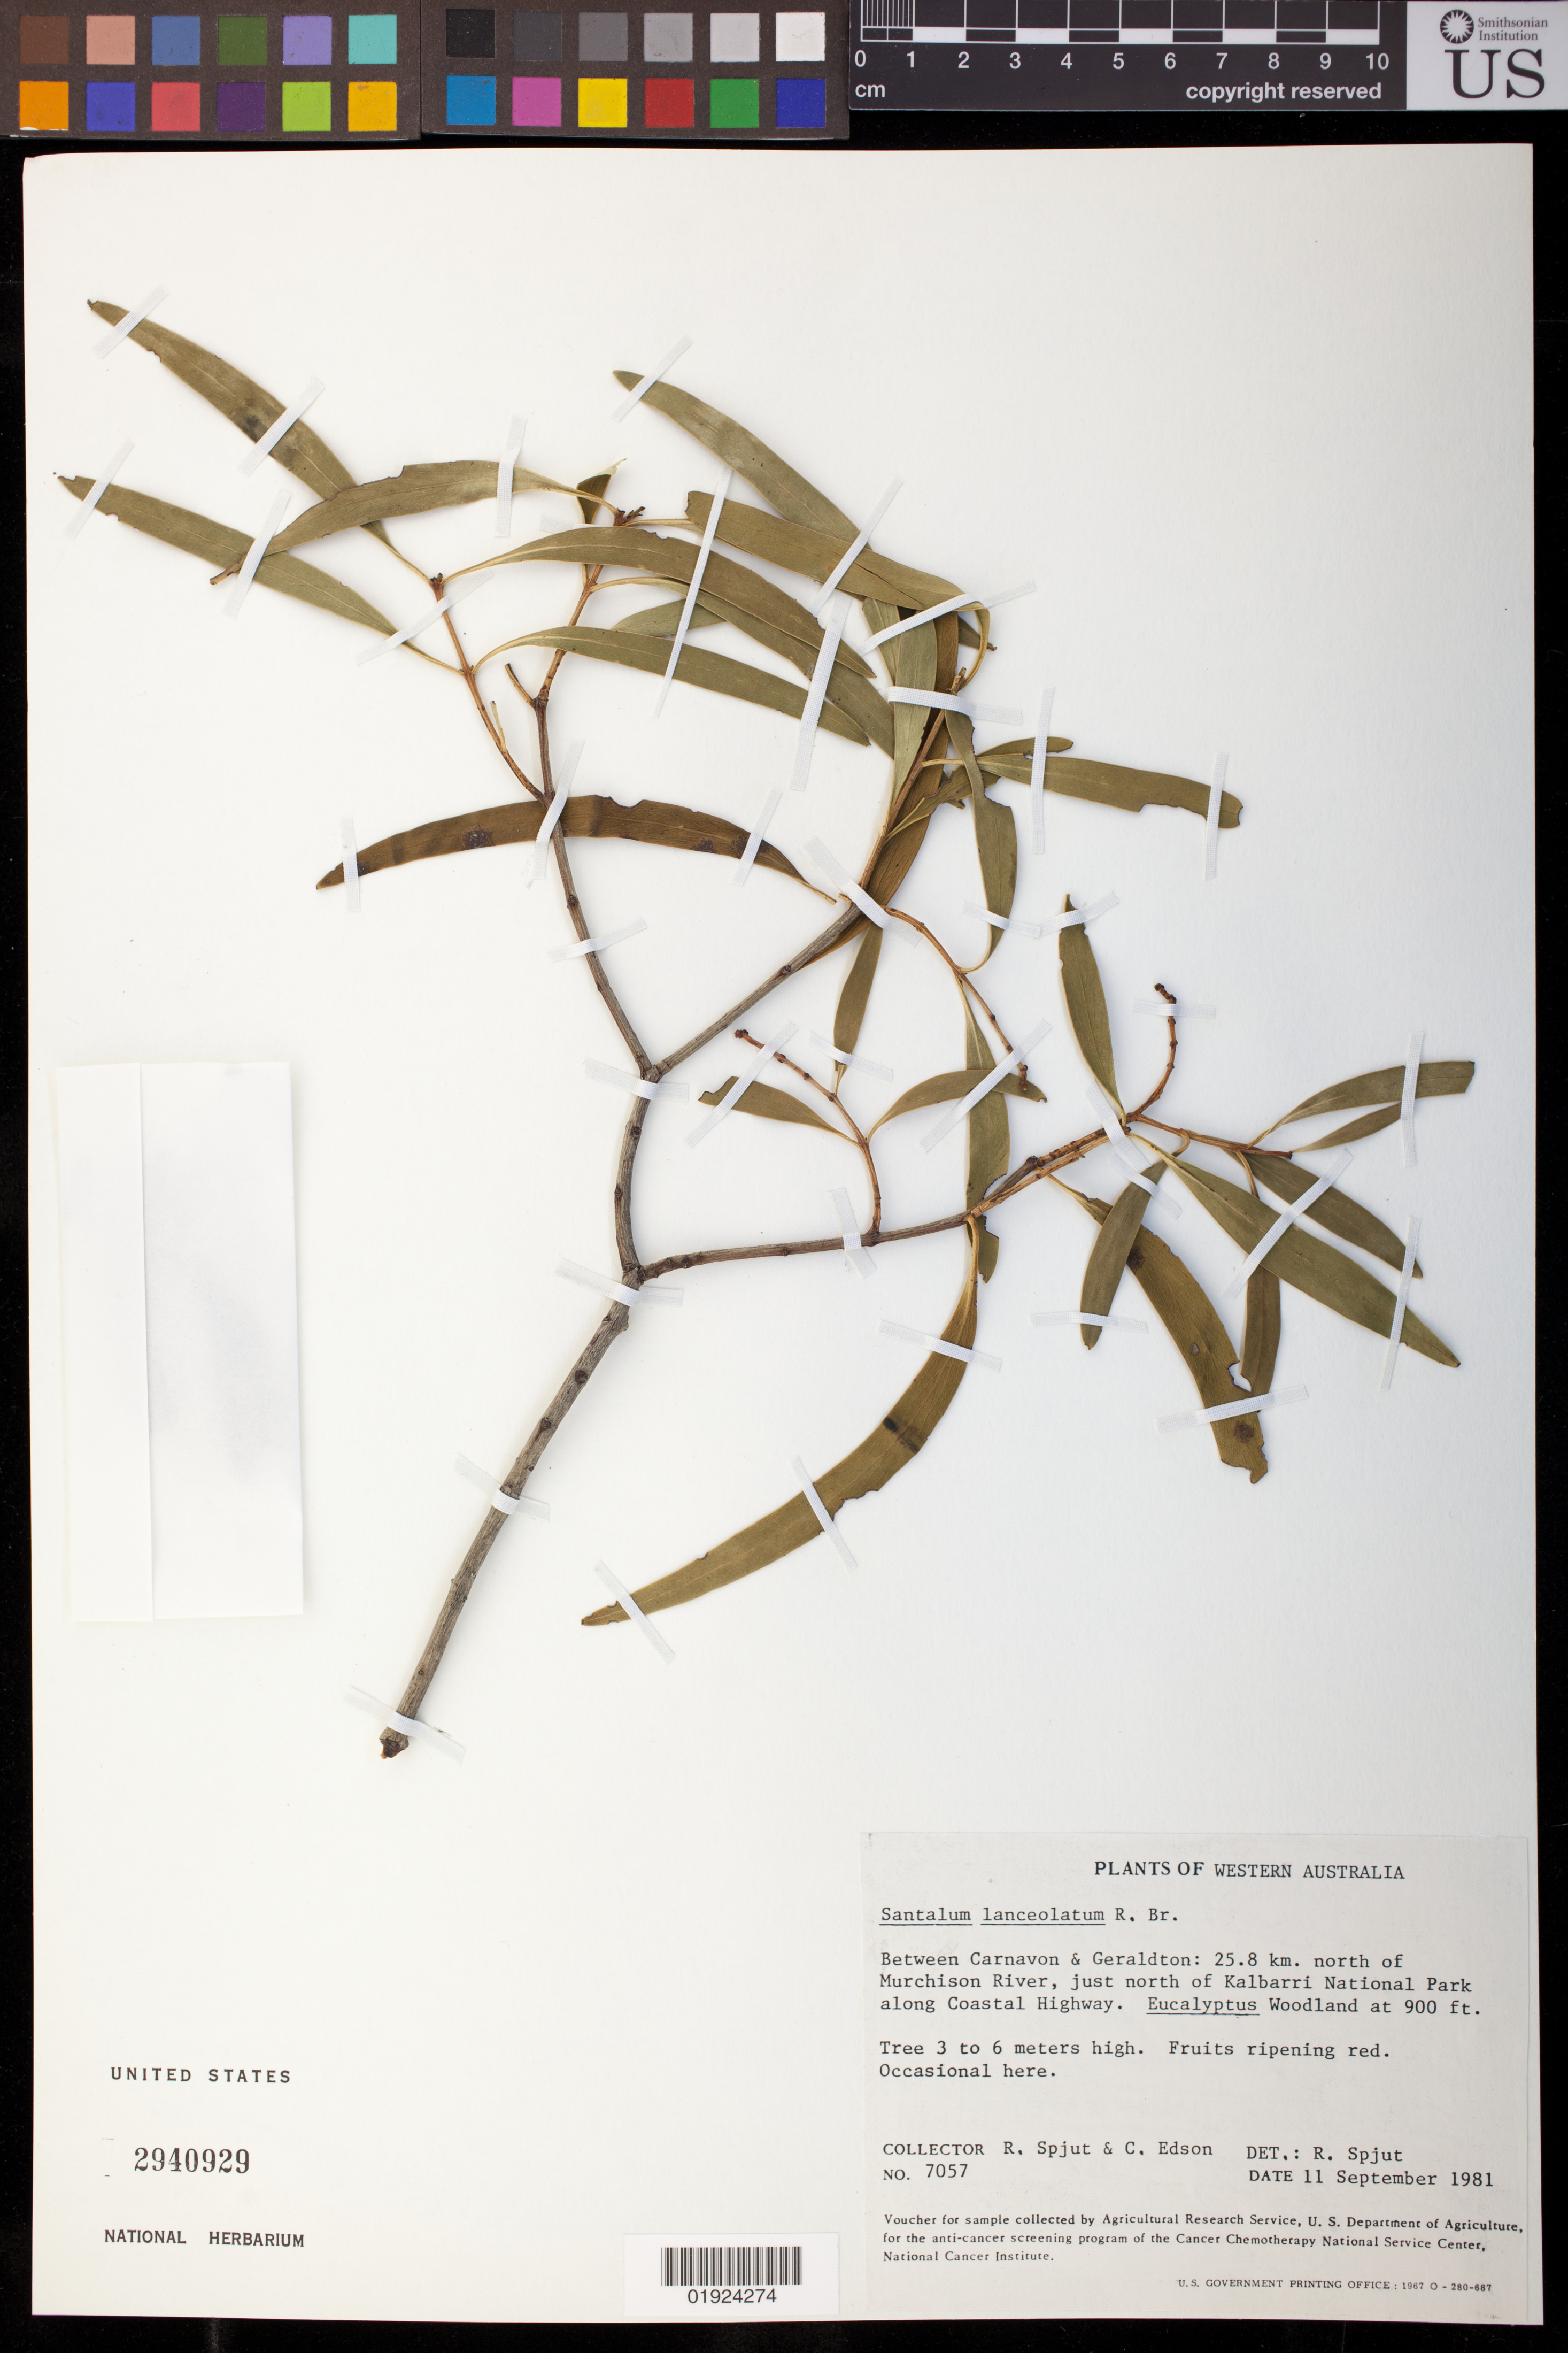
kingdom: Plantae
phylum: Tracheophyta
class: Magnoliopsida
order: Santalales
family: Santalaceae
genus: Santalum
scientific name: Santalum lanceolatum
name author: Schltdl.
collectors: R. Spjut & C. Edson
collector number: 7057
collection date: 1981-09-11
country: Australia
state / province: Western Australia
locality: Between Carnavon & Geraldton: 25.8 km. north of Murchison River, just north of Kalbarri National Park along Coastal Highway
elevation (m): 274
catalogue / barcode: US 2940929